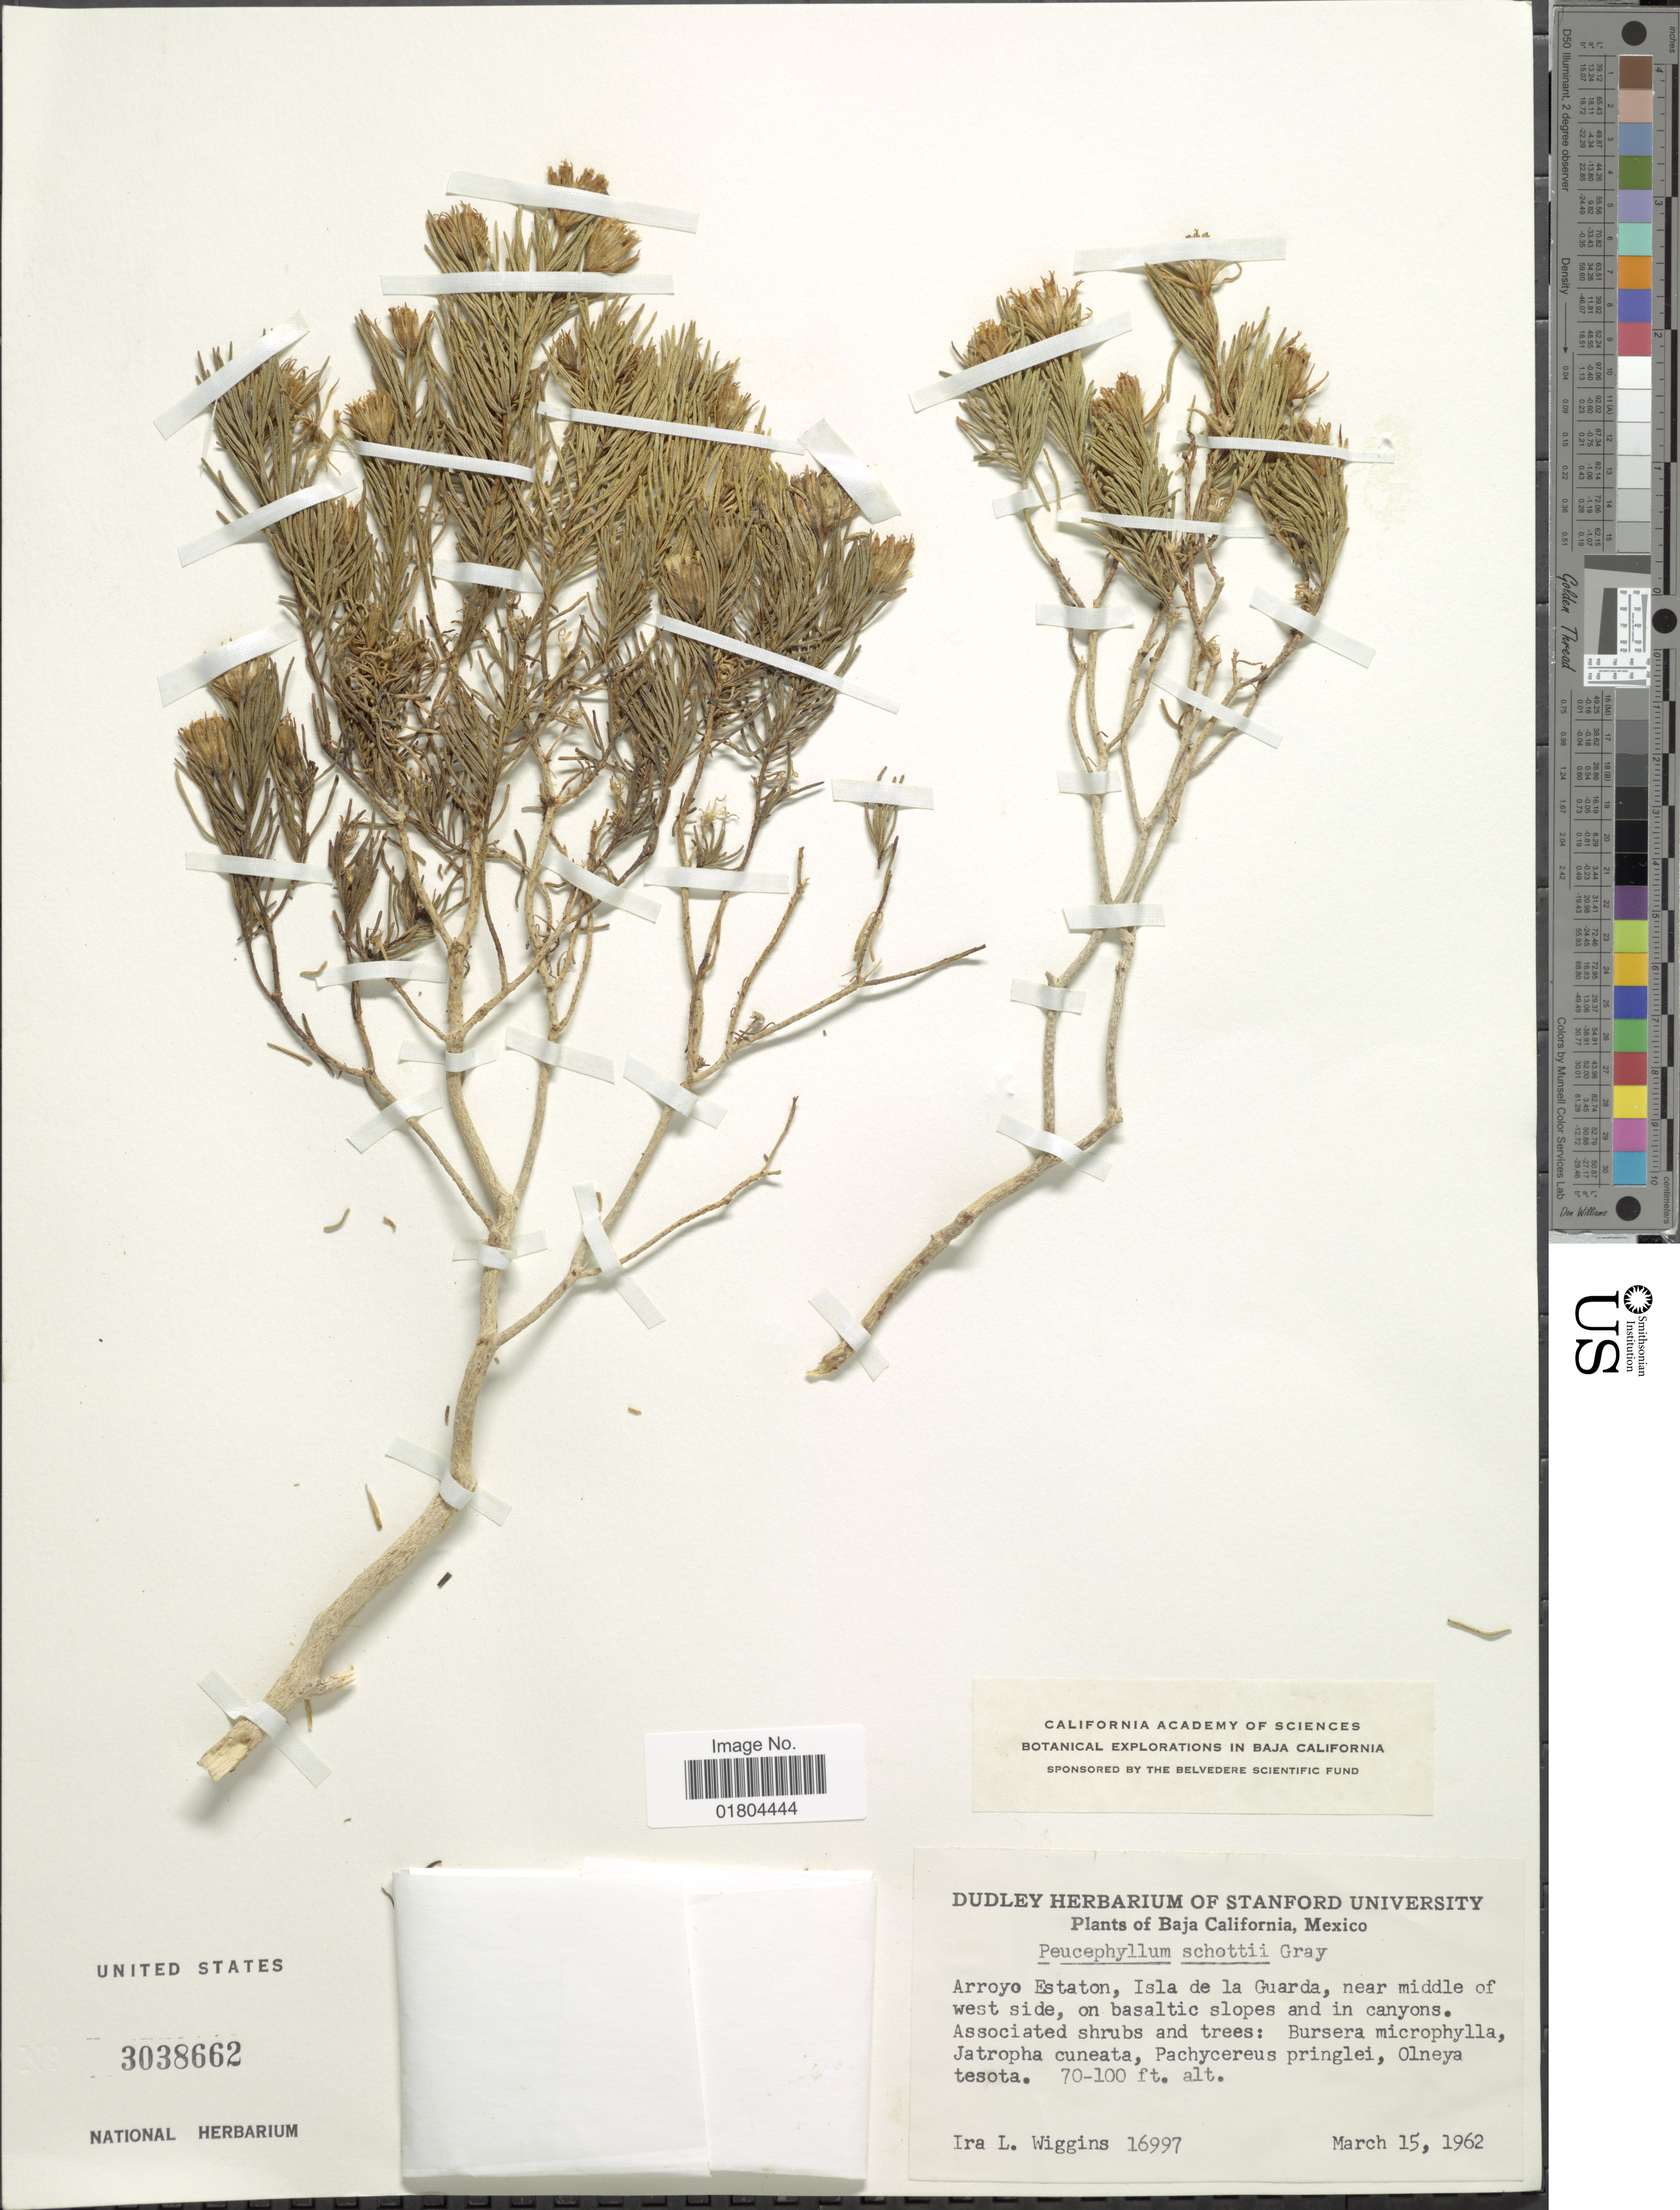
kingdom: Plantae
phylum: Tracheophyta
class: Magnoliopsida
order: Asterales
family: Asteraceae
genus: Peucephyllum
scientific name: Peucephyllum schottii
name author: A. Gray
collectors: I. L. Wiggins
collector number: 16997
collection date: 1962-03-15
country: Mexico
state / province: Baja California Sur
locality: Arroyo Estaton, Isla de la Guarda, near middle of west side, on basaltic slopes and in canyon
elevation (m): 21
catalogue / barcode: US 3038662